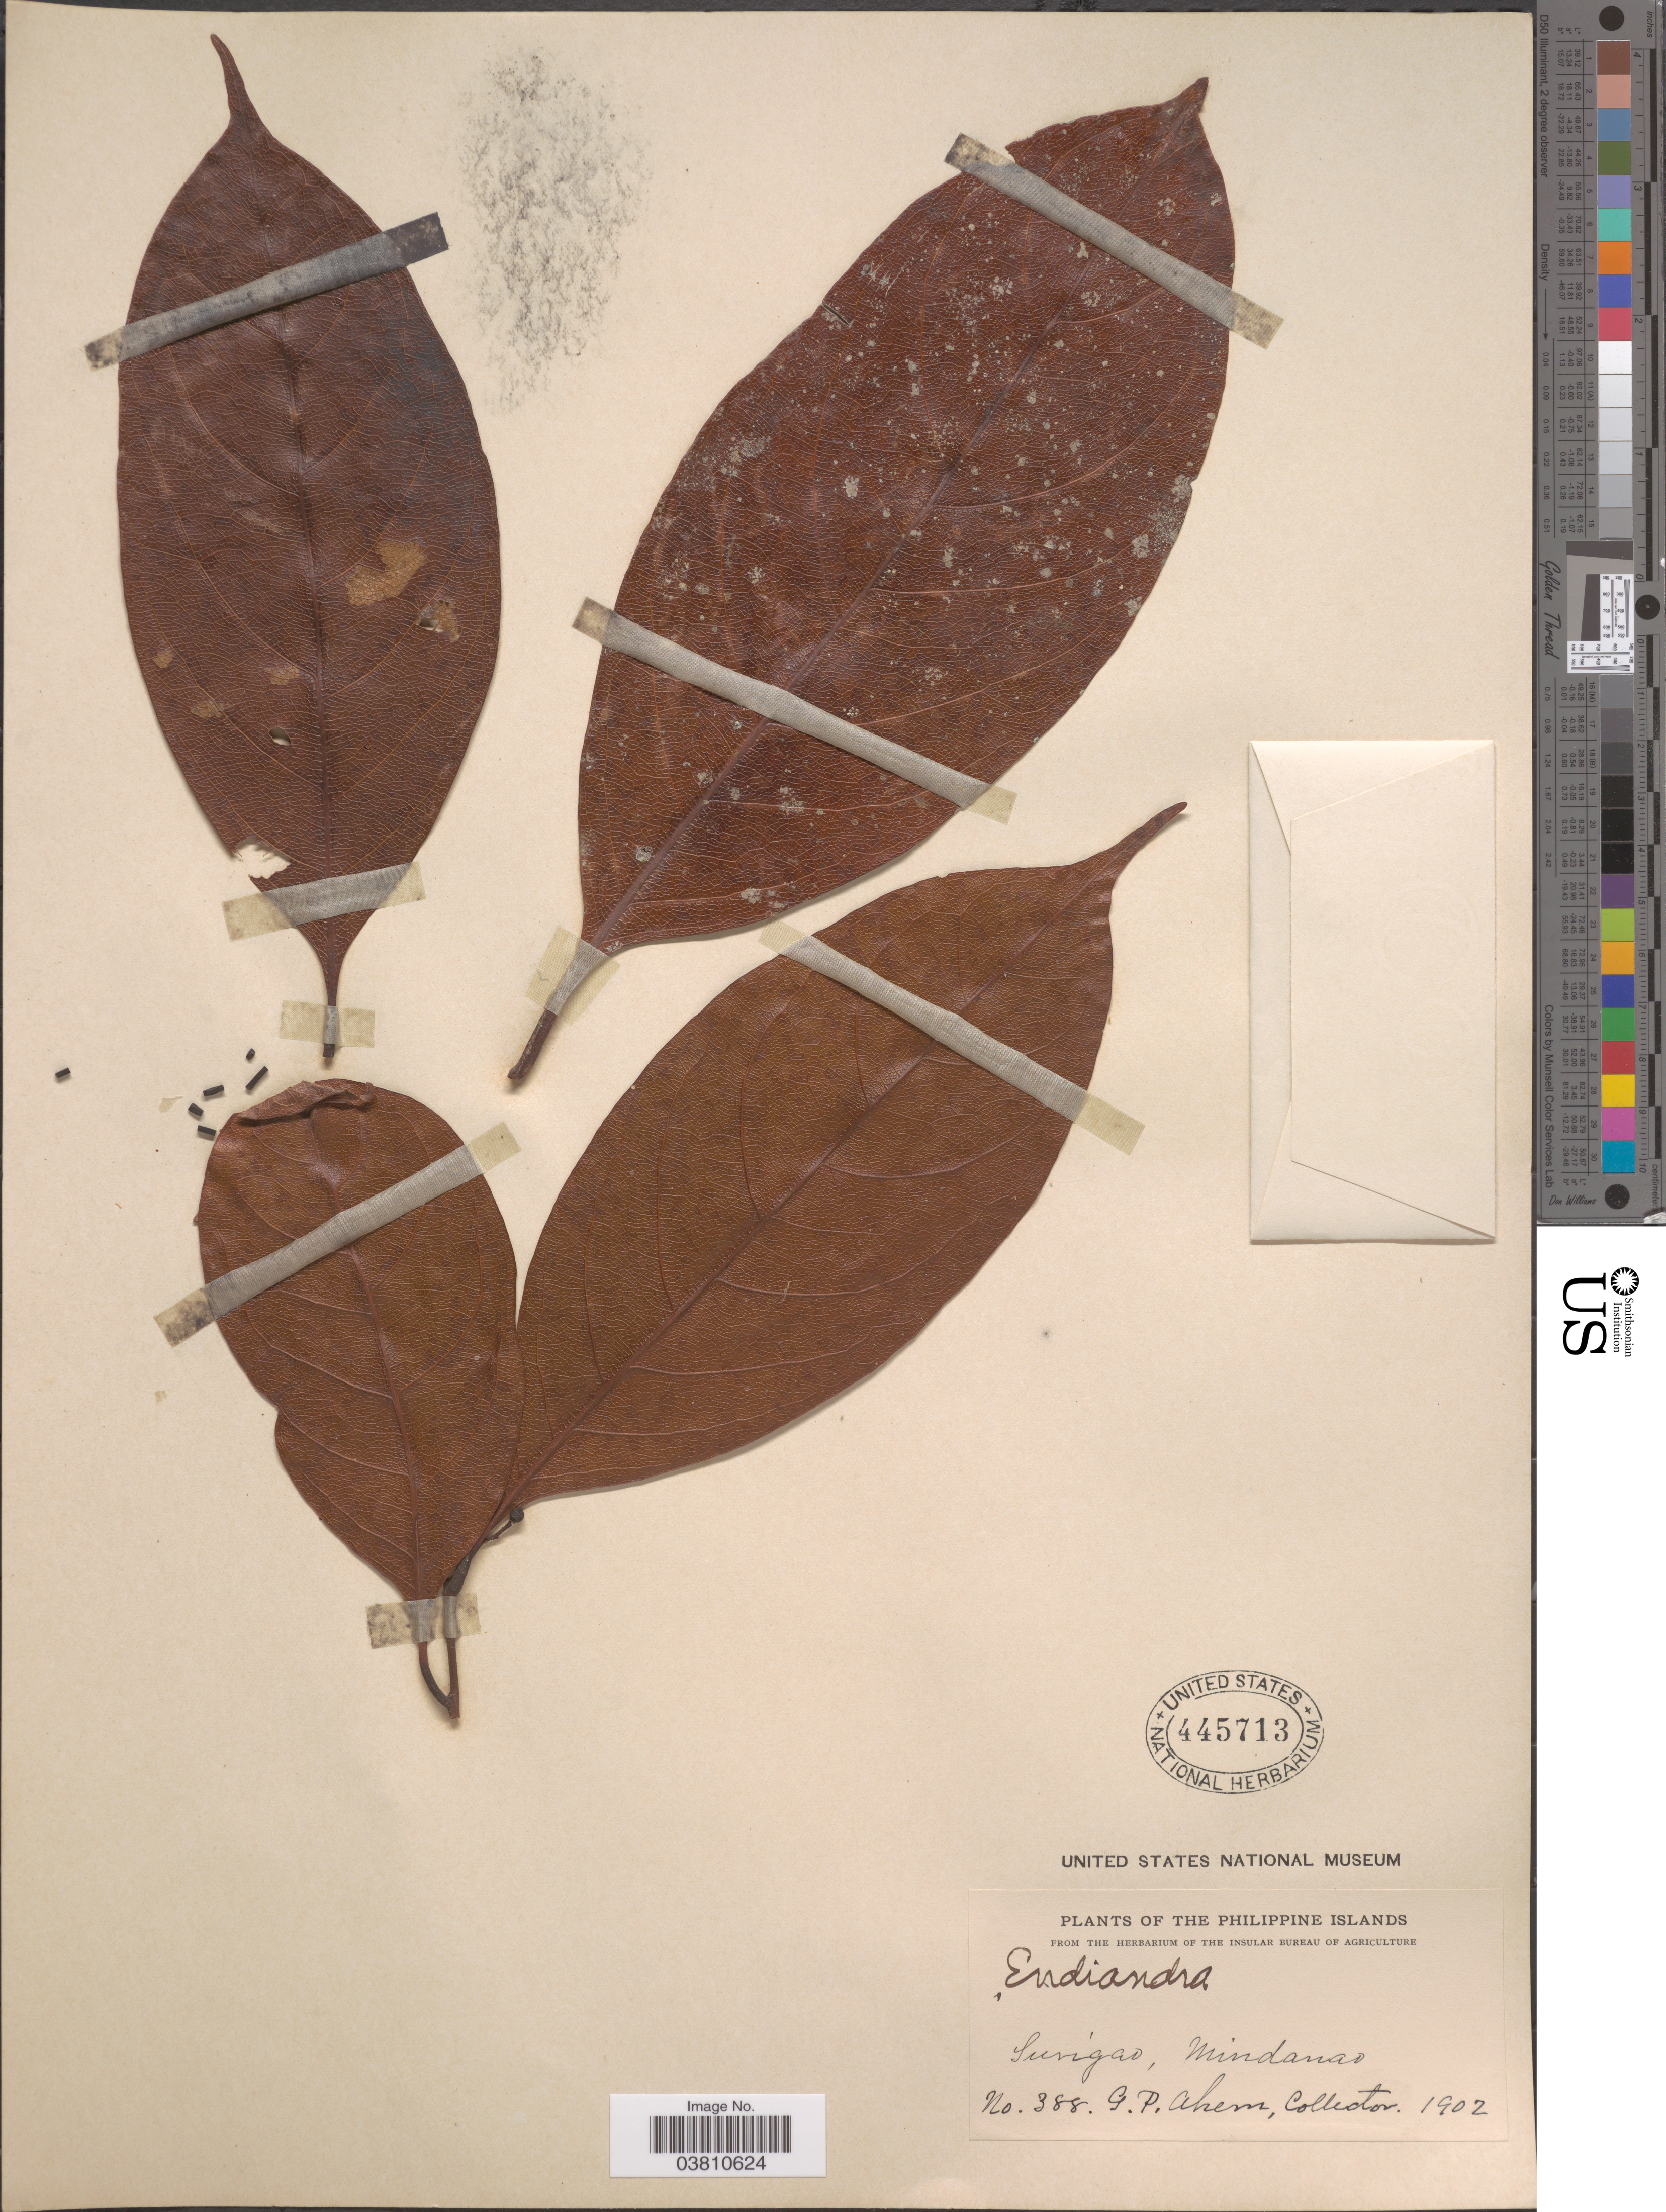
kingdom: Plantae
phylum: Tracheophyta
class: Magnoliopsida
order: Laurales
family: Lauraceae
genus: Endiandra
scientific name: Endiandra sp.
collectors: G. Ahern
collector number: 388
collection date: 1902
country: Philippines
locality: Surigao, Mindanao.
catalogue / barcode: US 445713